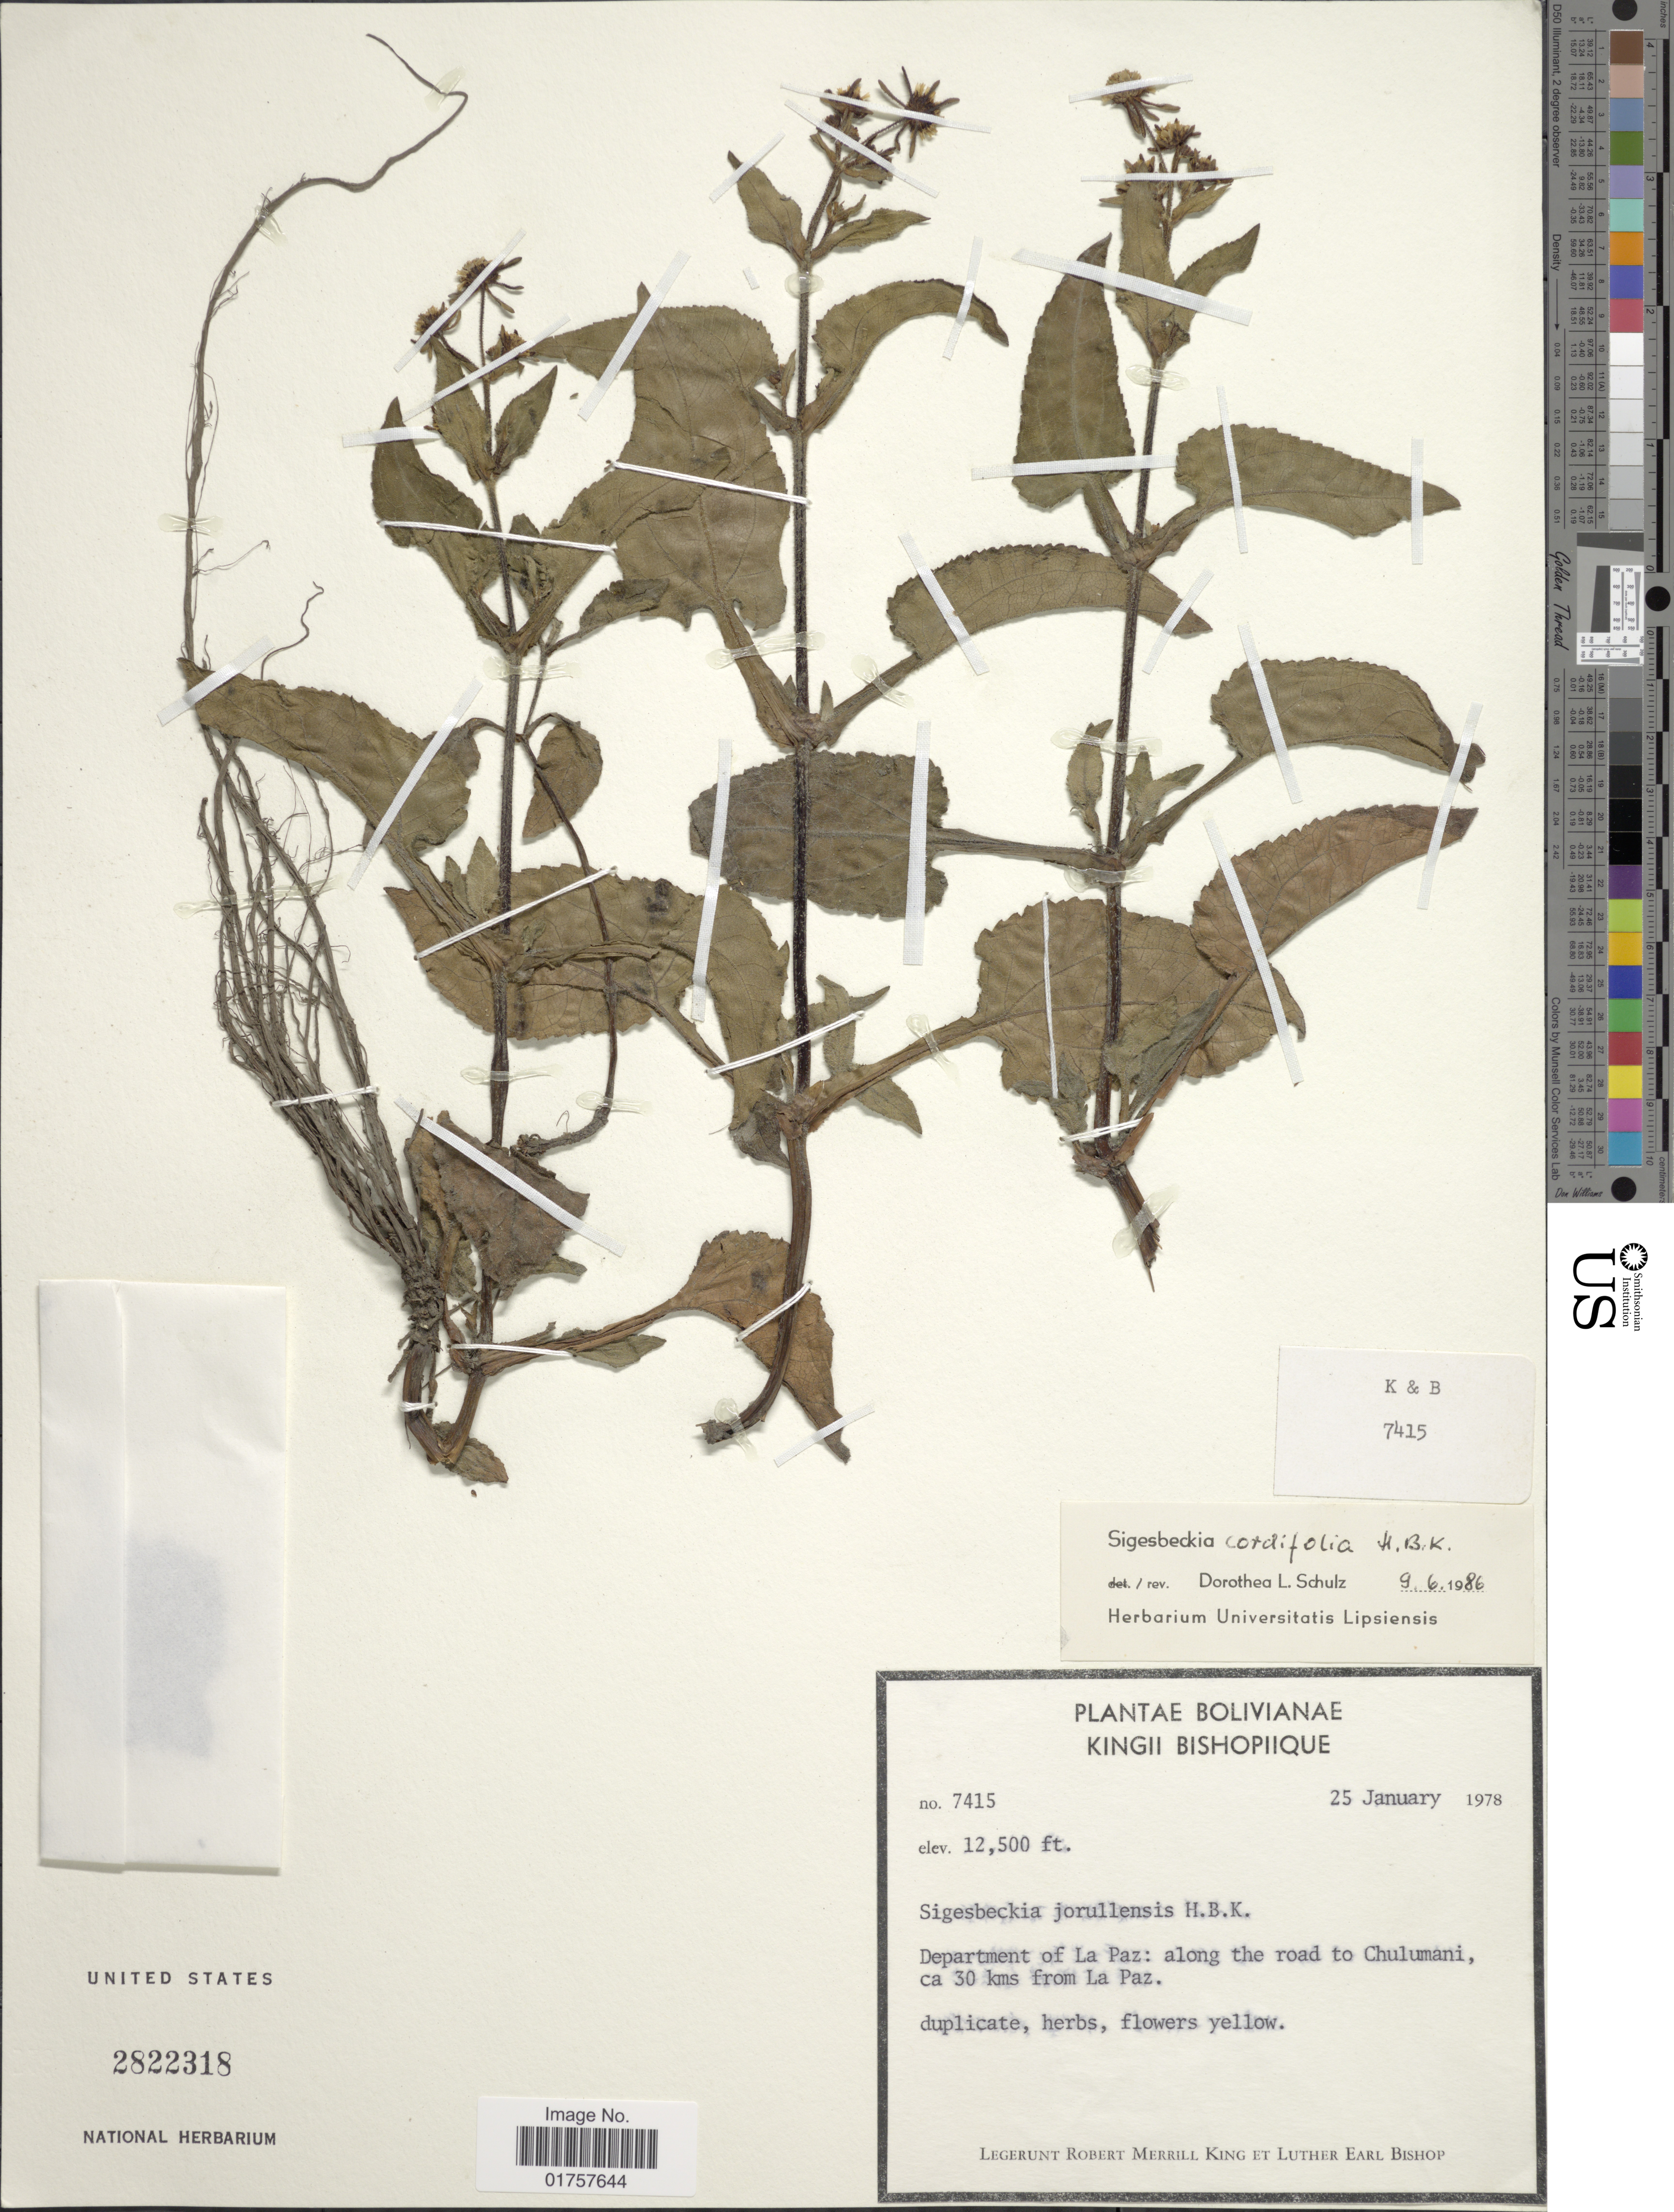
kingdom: Plantae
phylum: Tracheophyta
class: Magnoliopsida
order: Asterales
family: Asteraceae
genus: Sigesbeckia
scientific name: Sigesbeckia cordifolia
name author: Kunth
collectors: R. M. King & L. E. Bishop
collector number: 7415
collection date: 1978-01-25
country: Bolivia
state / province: La Paz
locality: Along the road to Chulumani, ca 30 kms from La Paz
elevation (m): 3810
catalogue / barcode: US 2822318